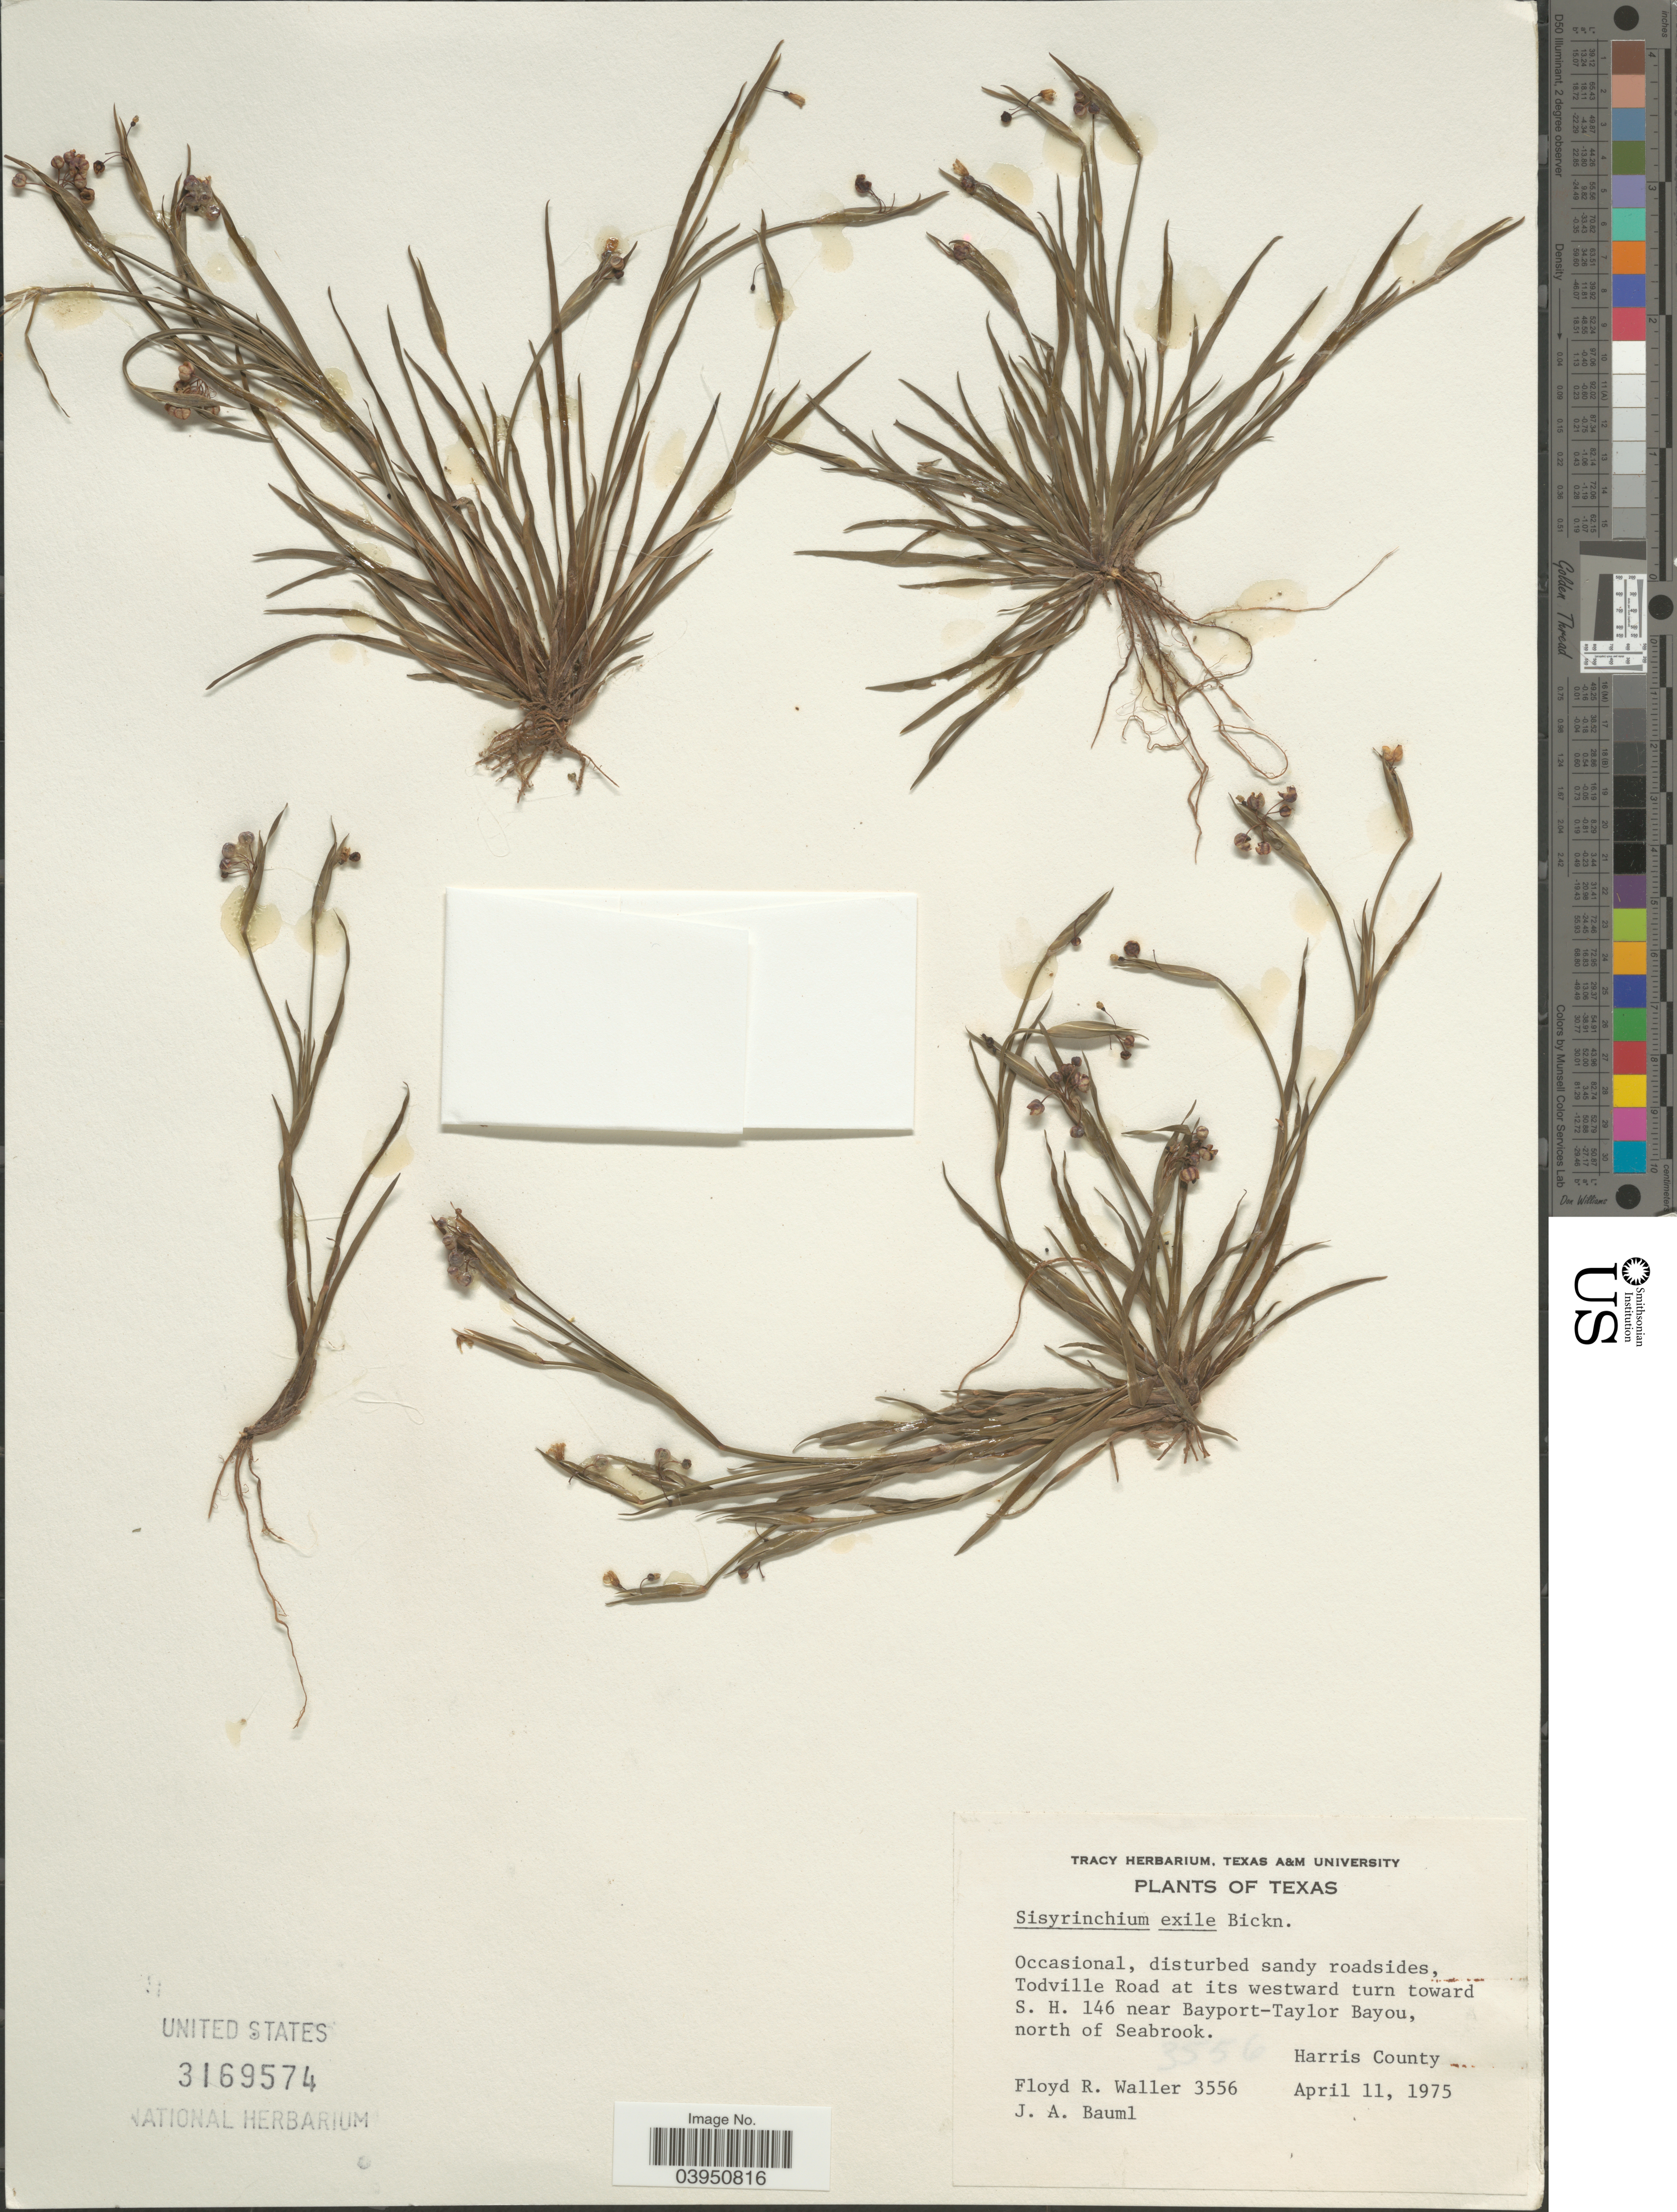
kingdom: Plantae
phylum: Tracheophyta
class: Liliopsida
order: Asparagales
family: Iridaceae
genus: Sisyrinchium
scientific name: Sisyrinchium exile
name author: E.P. Bicknell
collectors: F. R. Waller & J. Bauml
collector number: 3556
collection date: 1975-04-11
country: United States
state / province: Texas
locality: Todville Road at its westward turn toward S. H. 146 near Bayport-Taylor Bayou, north of Seabrook. Harris County.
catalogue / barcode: US 3169574